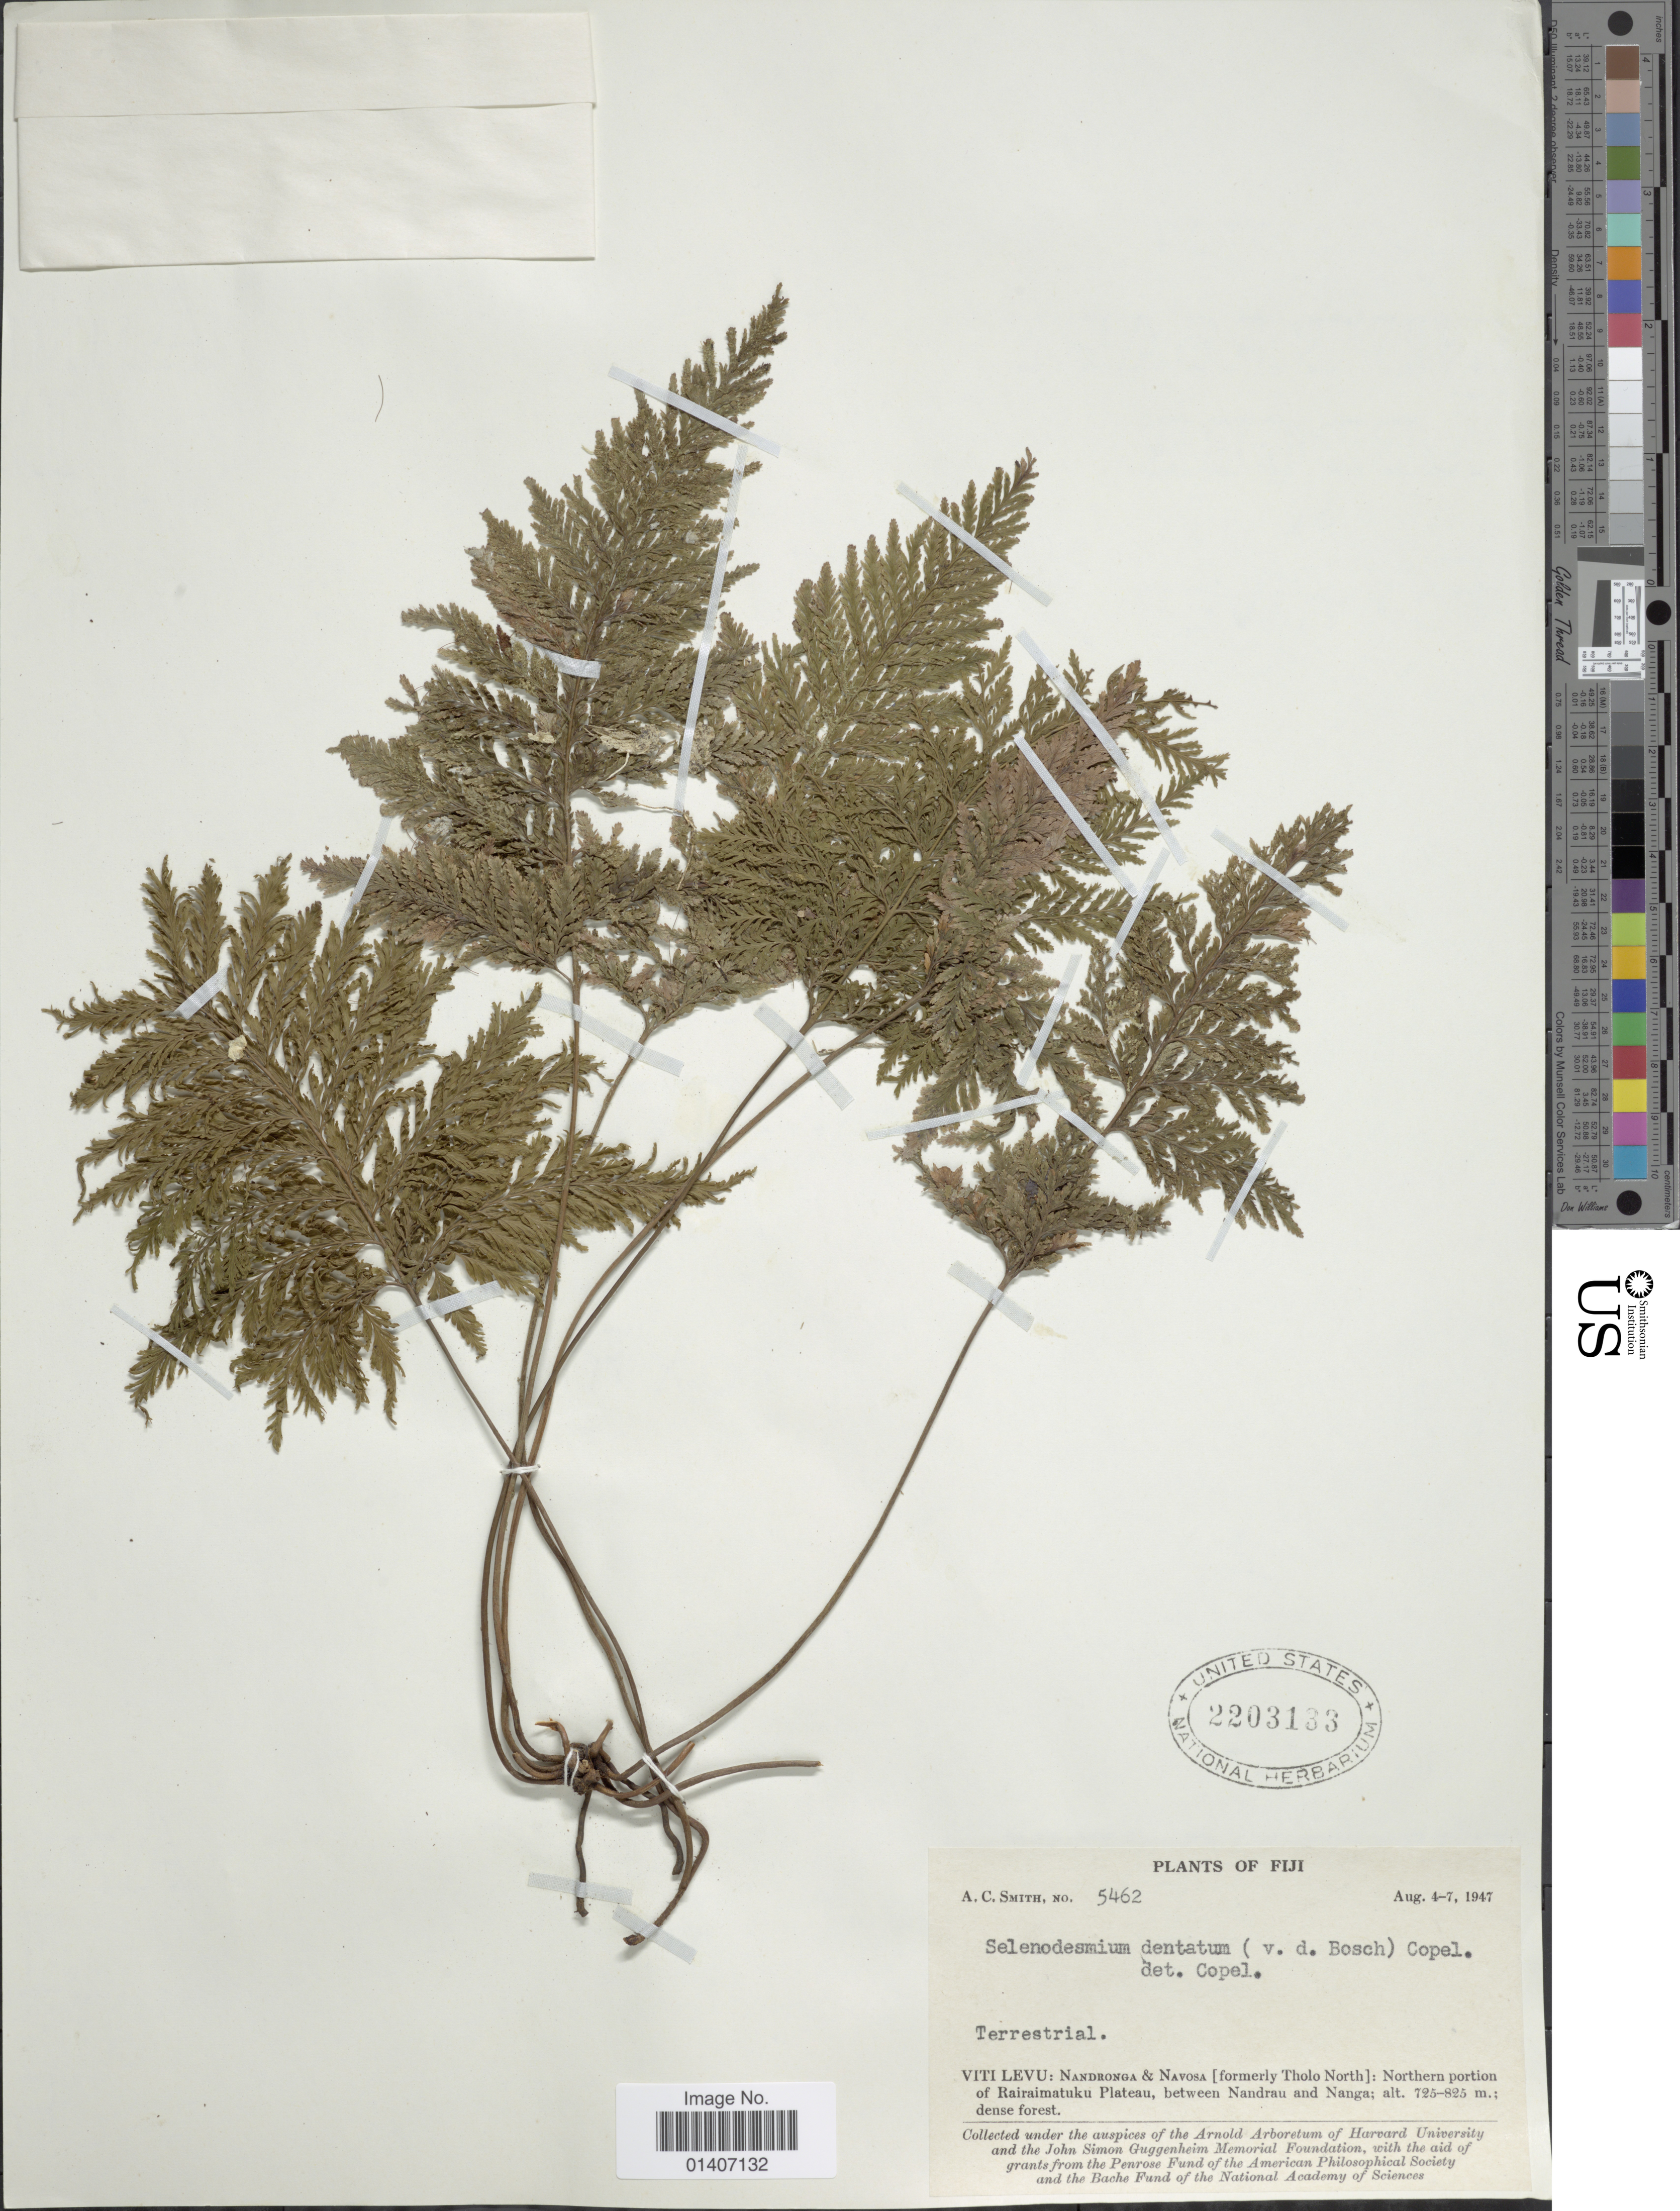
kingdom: Plantae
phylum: Tracheophyta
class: Polypodiopsida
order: Hymenophyllales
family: Hymenophyllaceae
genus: Abrodictyum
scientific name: Abrodictyum dentatum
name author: (Bosch) Ebihara & K. Iwats.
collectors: A. C. Smith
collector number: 5462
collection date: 1947-08-04/1947-08-07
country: Fiji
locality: Viti Levu: Nandronga & Navosa(formerly Tholo North): Northern portion of Rairaimatuku Plateau, between Nandrau and Nanga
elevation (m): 725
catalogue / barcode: US 2203133